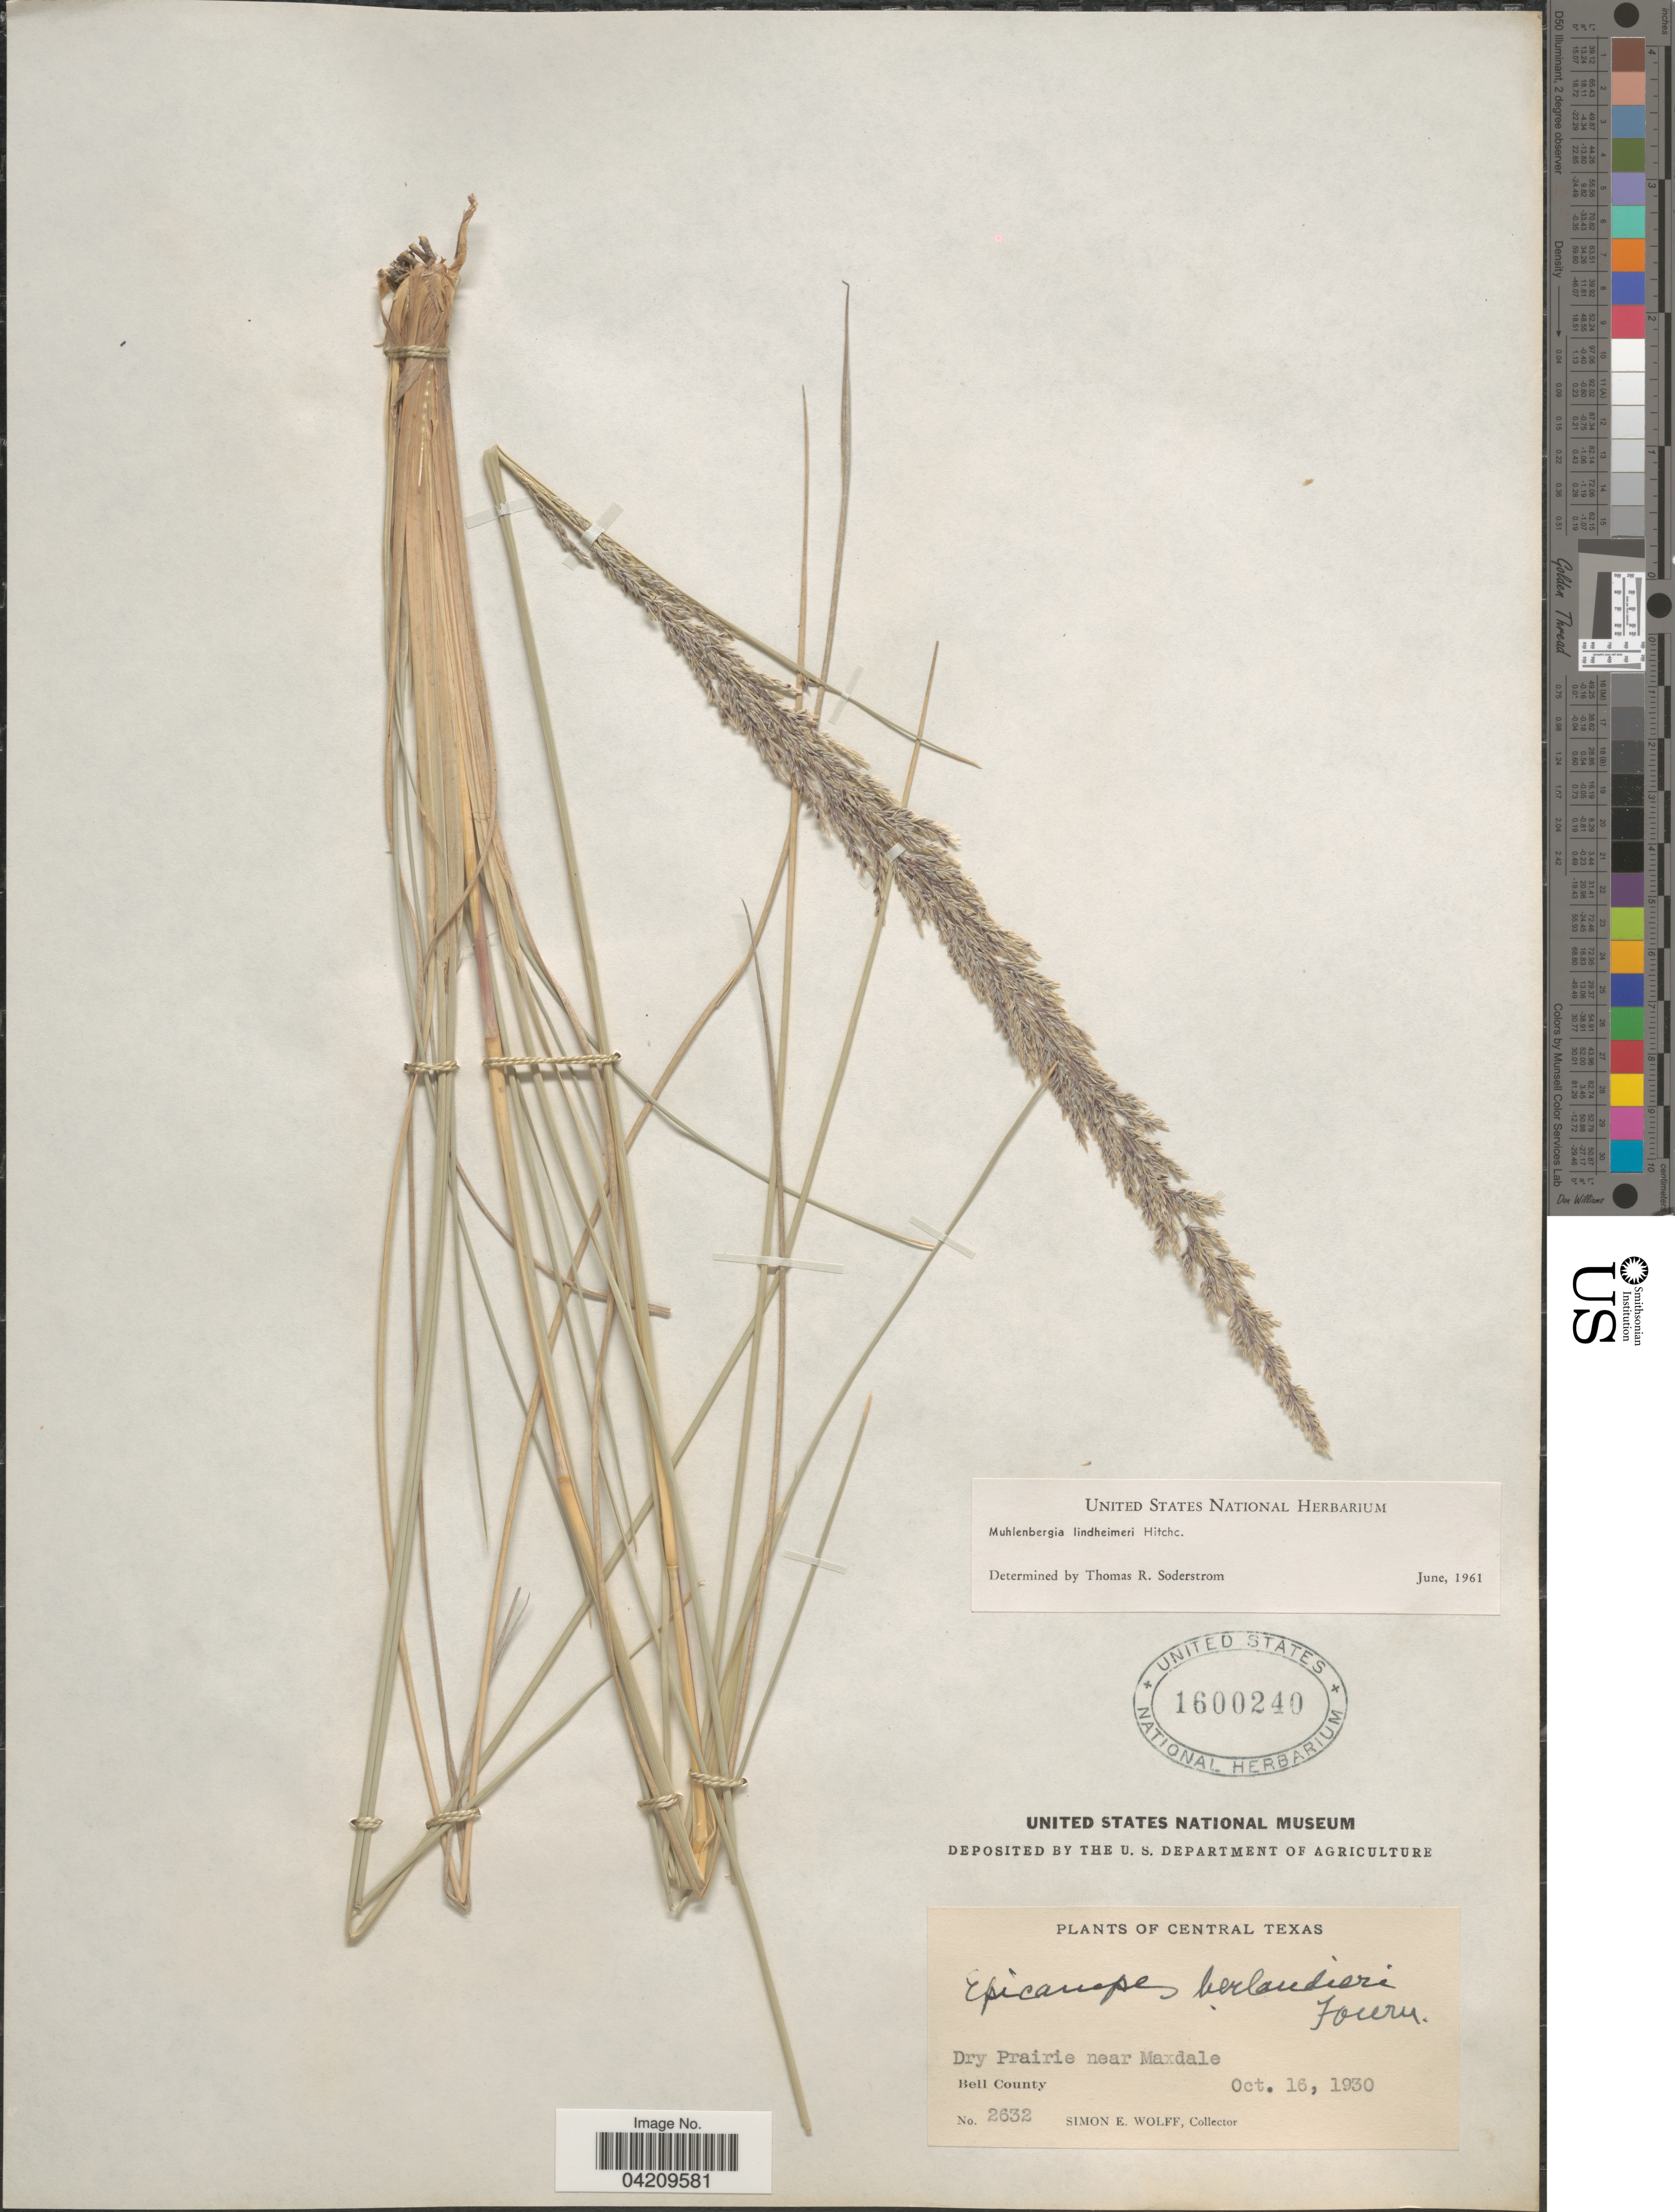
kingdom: Plantae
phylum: Tracheophyta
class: Liliopsida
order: Poales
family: Poaceae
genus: Muhlenbergia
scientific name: Muhlenbergia lindheimeri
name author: Hitchc.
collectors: S. E. Wolff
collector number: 2632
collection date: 1930-10-16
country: United States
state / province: Texas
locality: Central Texas. Dry Prairie near Maxdale. Bell County.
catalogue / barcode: US 1600240